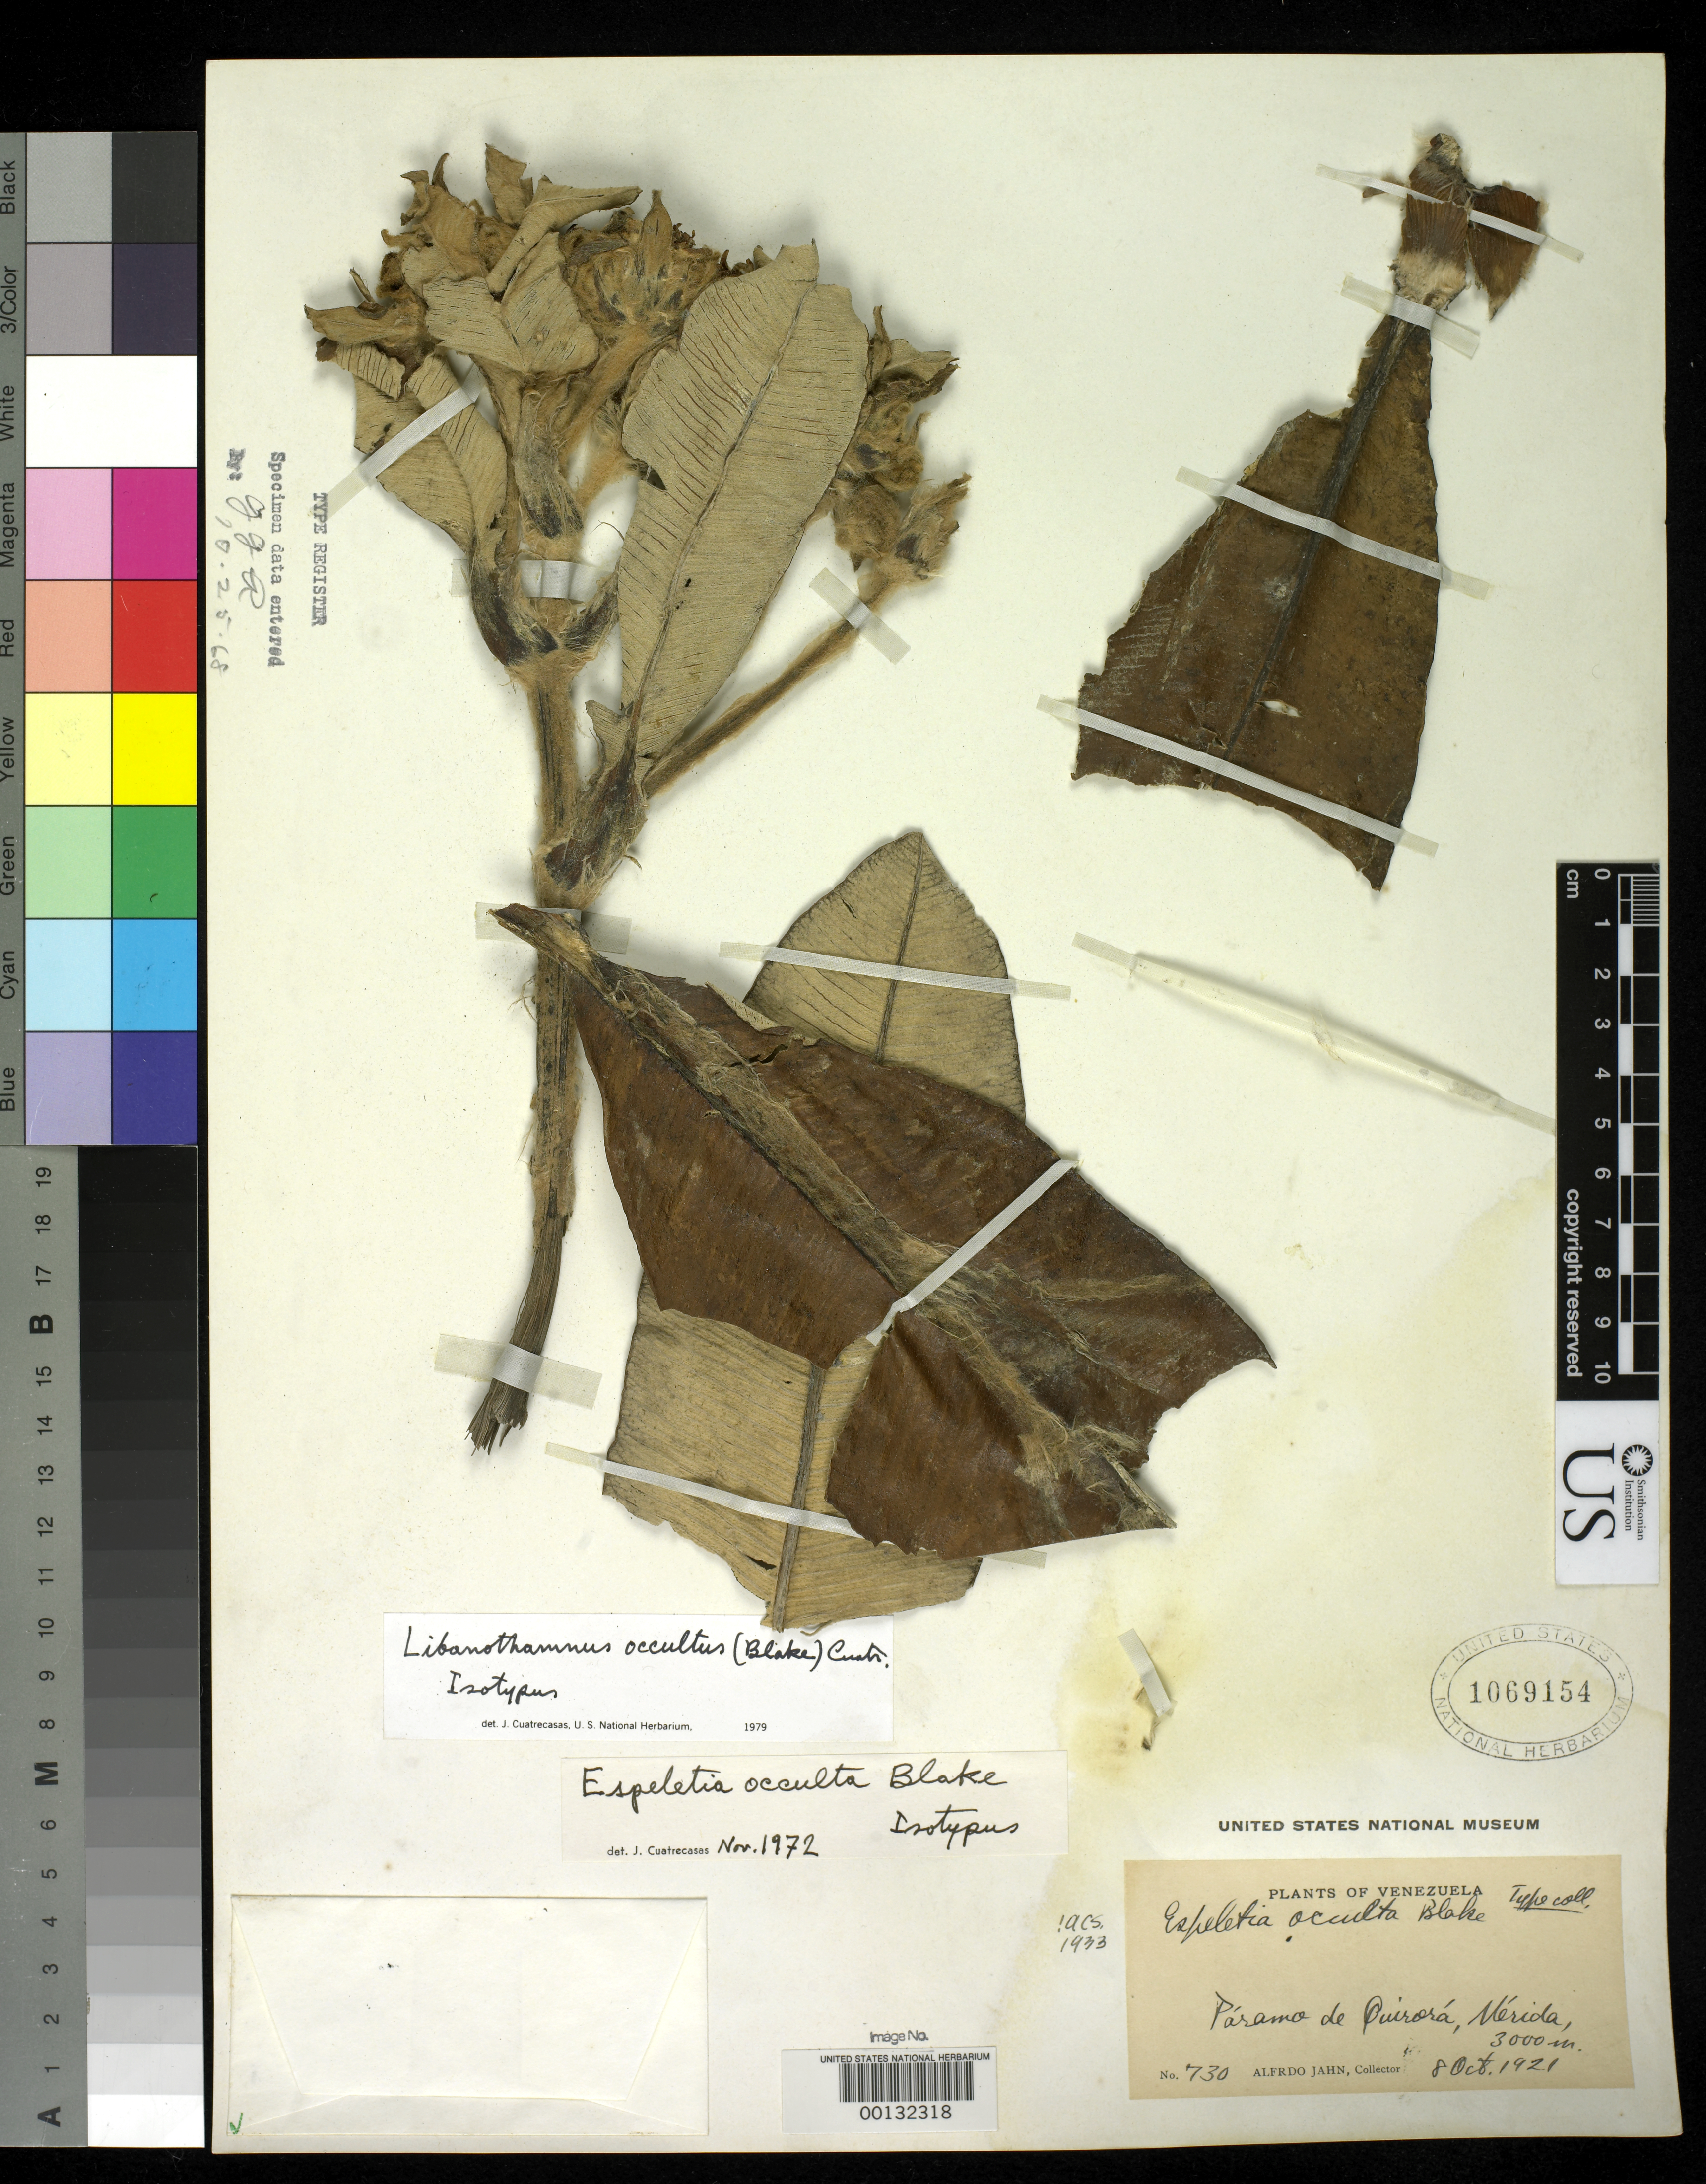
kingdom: Plantae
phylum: Tracheophyta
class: Magnoliopsida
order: Asterales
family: Asteraceae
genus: Espeletia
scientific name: Espeletia occulta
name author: S.F. Blake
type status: Isotype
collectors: A. Jahn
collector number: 730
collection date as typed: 08 Oct 1921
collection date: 1921-10-08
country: Venezuela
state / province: Mérida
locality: Páramo de Quirora.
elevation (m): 3000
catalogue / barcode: US 1069154